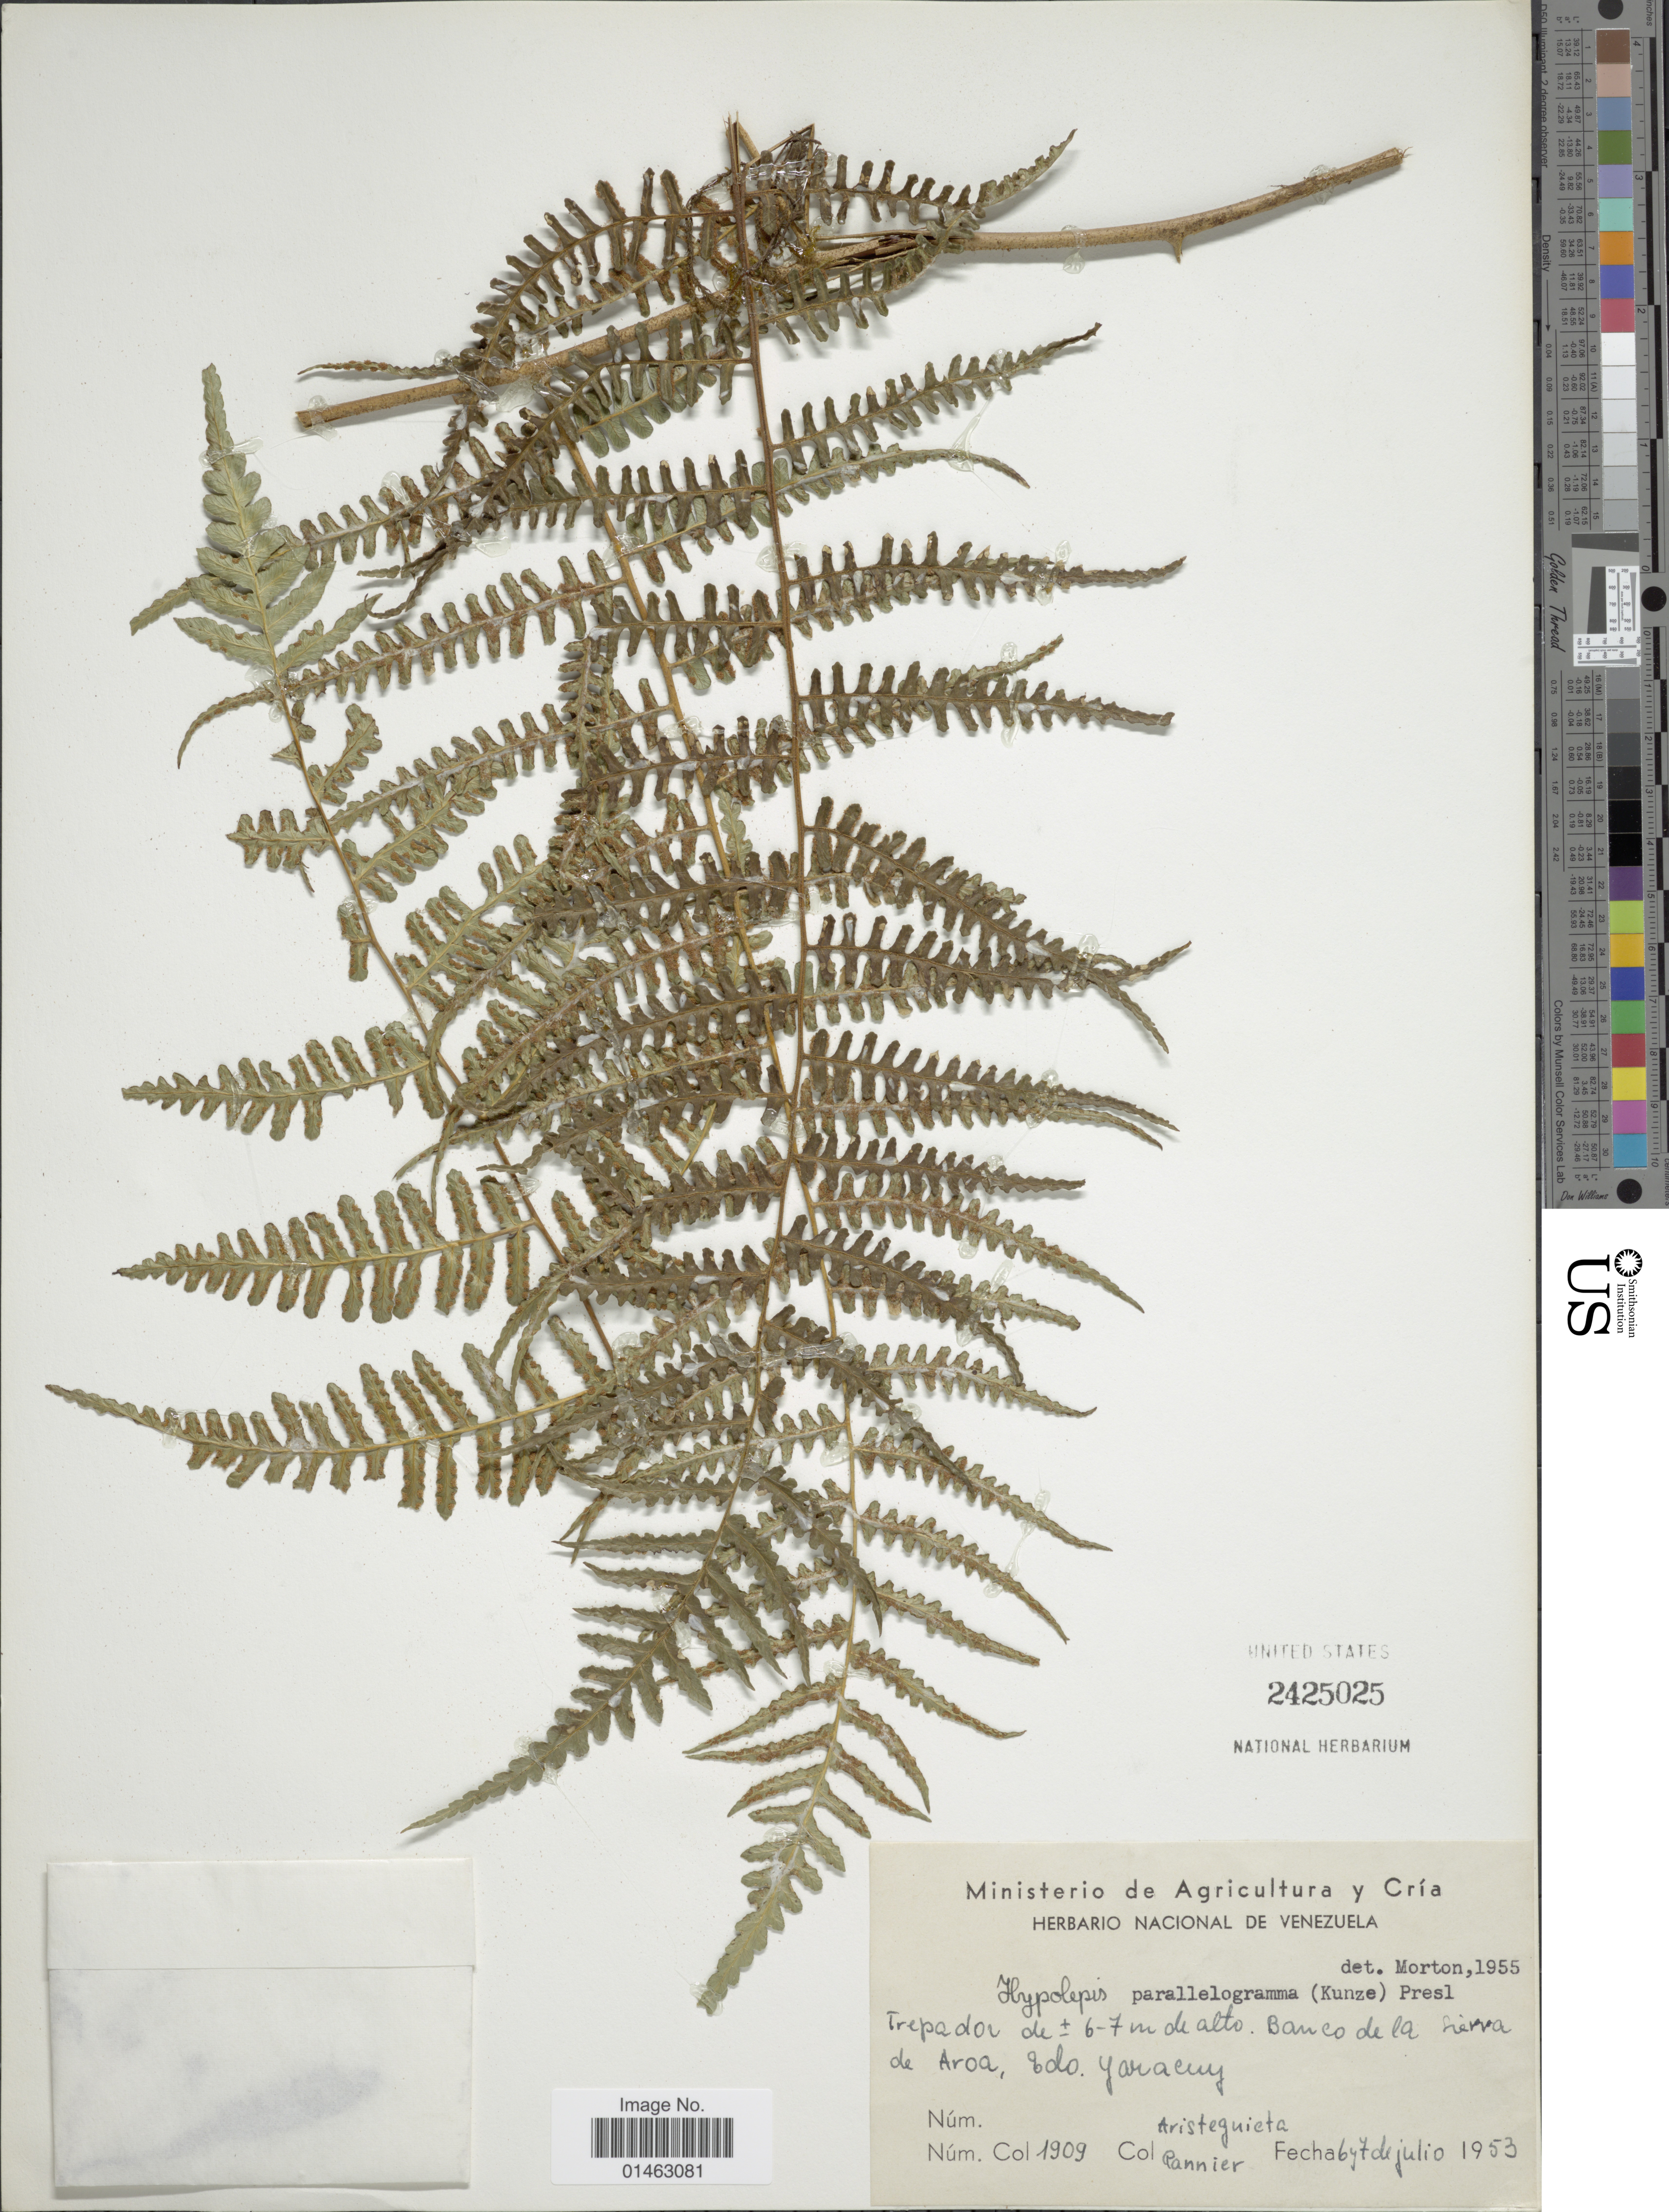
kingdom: Plantae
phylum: Tracheophyta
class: Polypodiopsida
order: Polypodiales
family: Dennstaedtiaceae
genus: Hypolepis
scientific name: Hypolepis parallelogramma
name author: (Kunze) C. Presl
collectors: -. Aristeguieta & F. Pannier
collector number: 1909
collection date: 1953-07-06/1953-07-07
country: Venezuela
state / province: Yaracuy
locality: Trepador de ± 6-7 m de Alto Banco de la Sierra de Aroa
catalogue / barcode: US 2425025